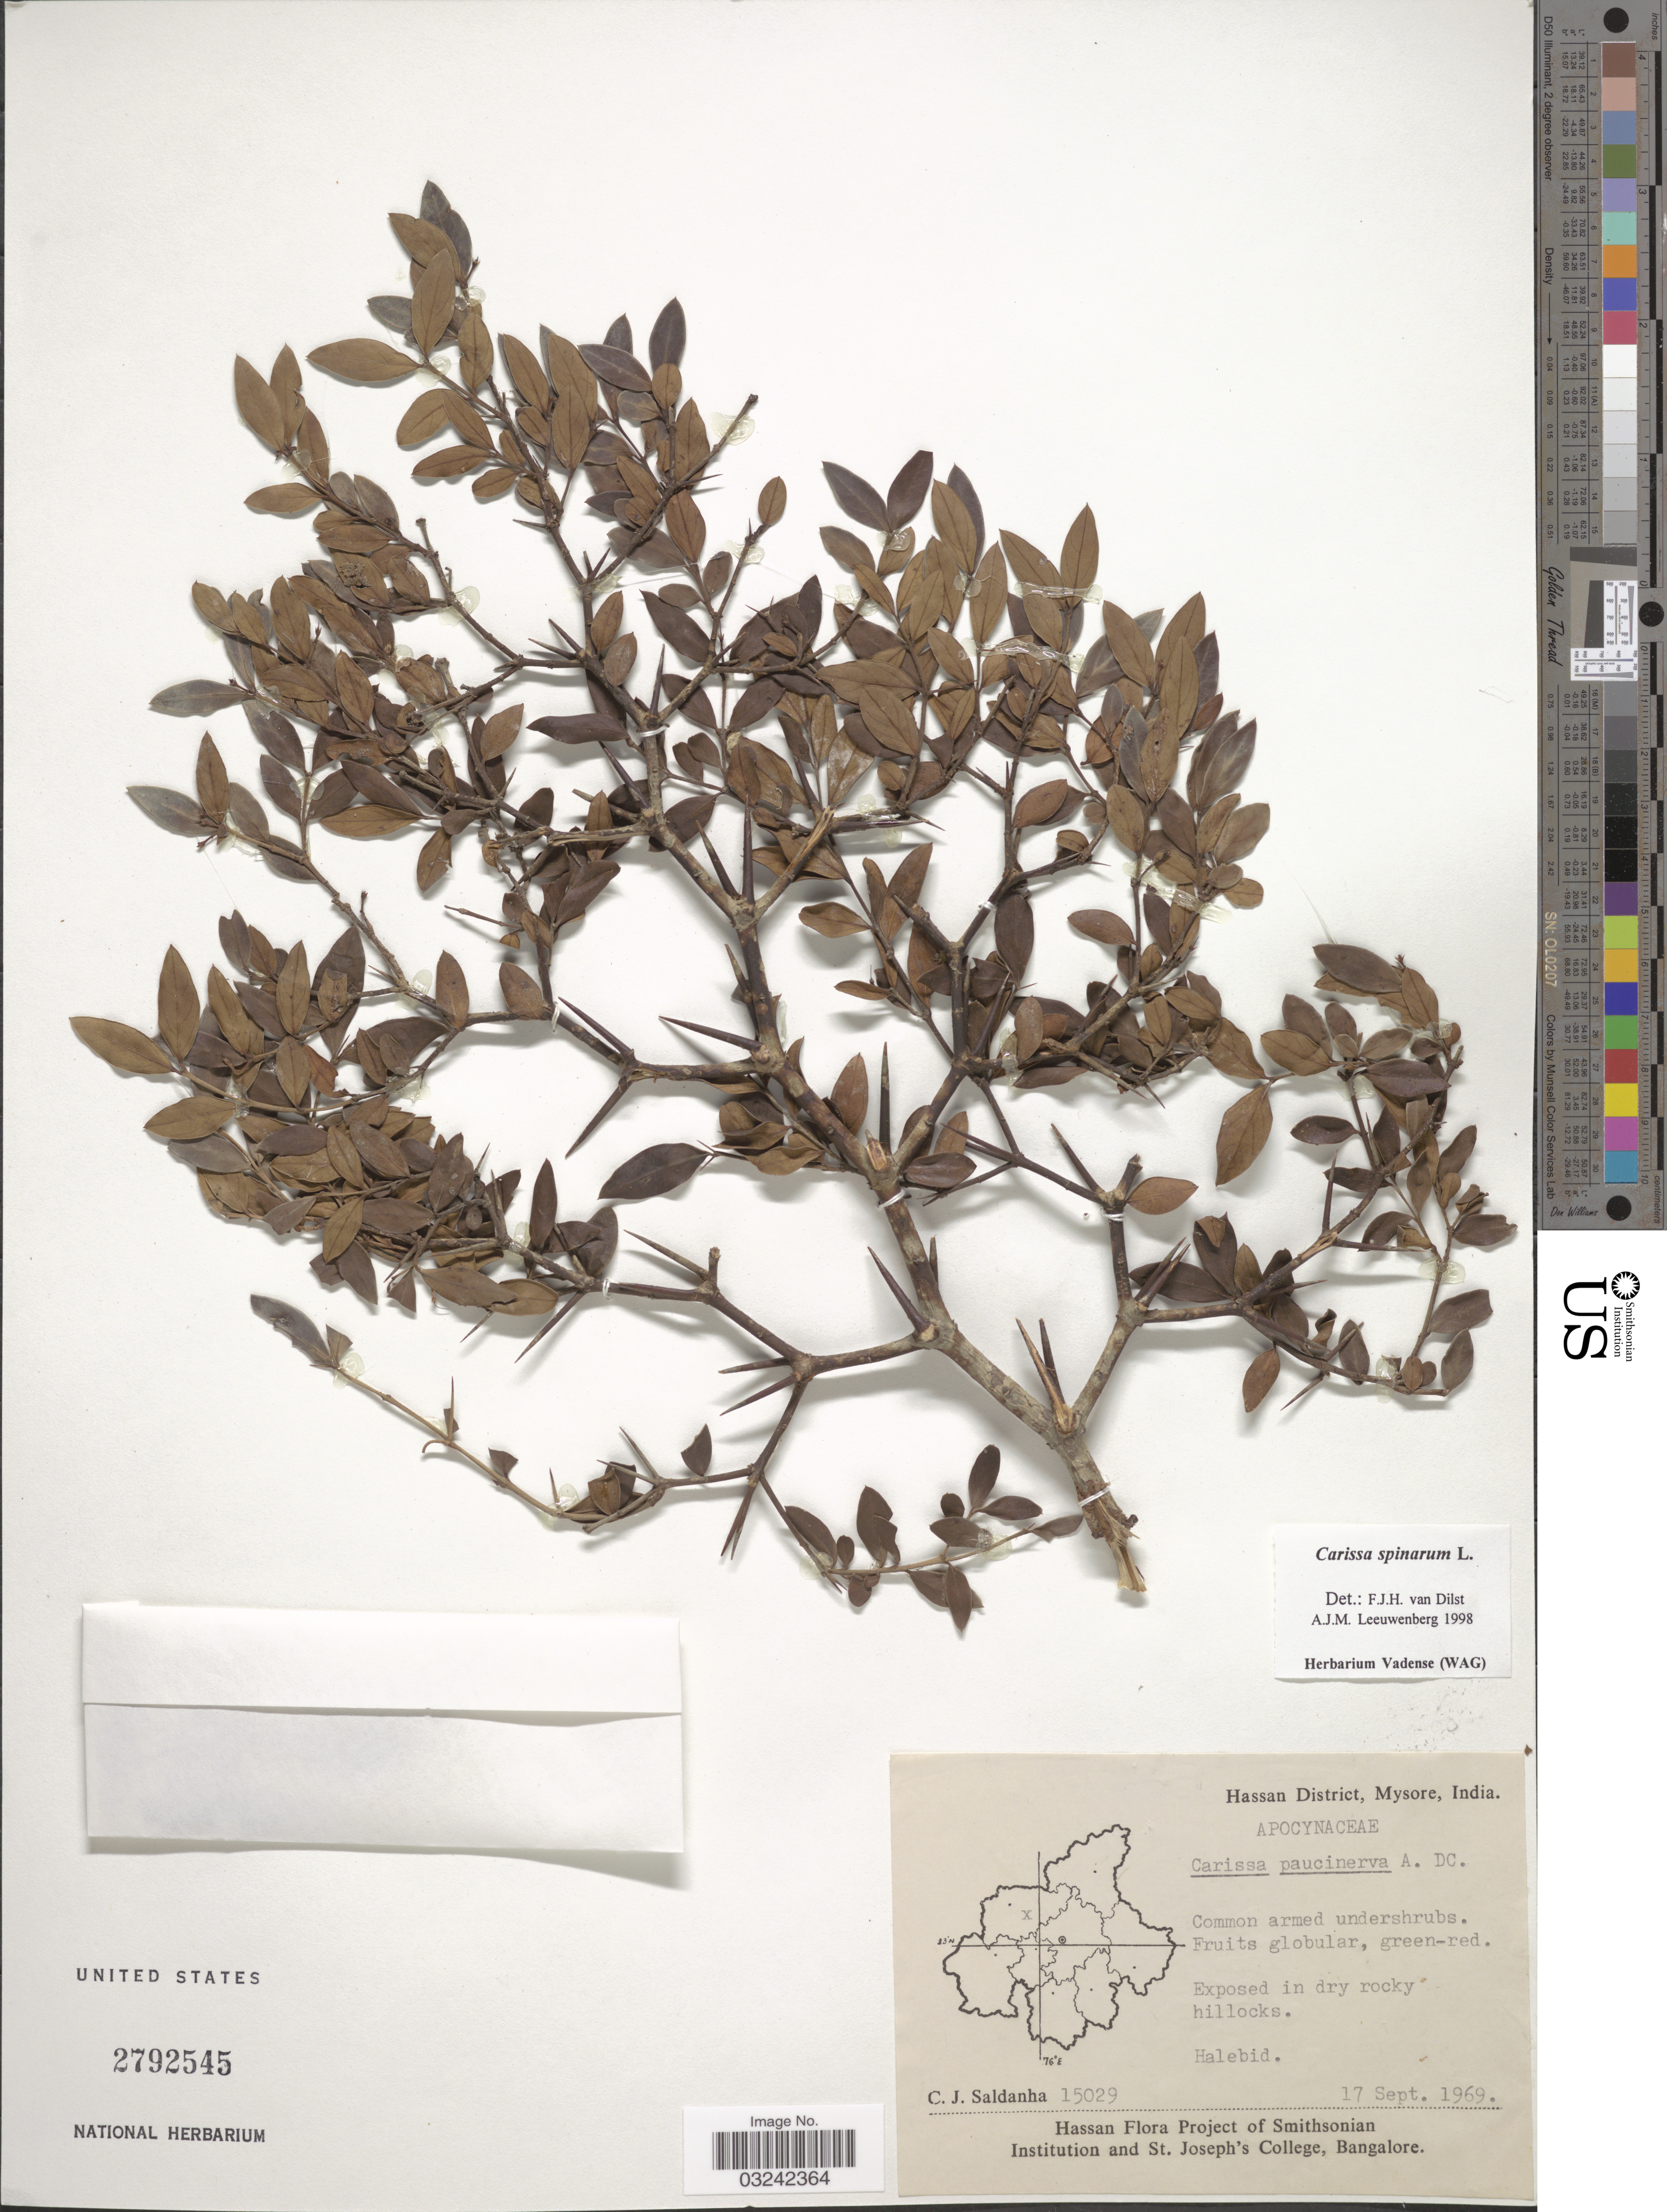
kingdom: Plantae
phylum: Tracheophyta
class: Magnoliopsida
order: Gentianales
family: Apocynaceae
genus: Carissa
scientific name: Carissa spinarum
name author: L.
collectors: C. J. Saldanha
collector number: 15029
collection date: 1969-09-17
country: India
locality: Hassan District, Mysore. Halebid.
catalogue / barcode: US 2792545